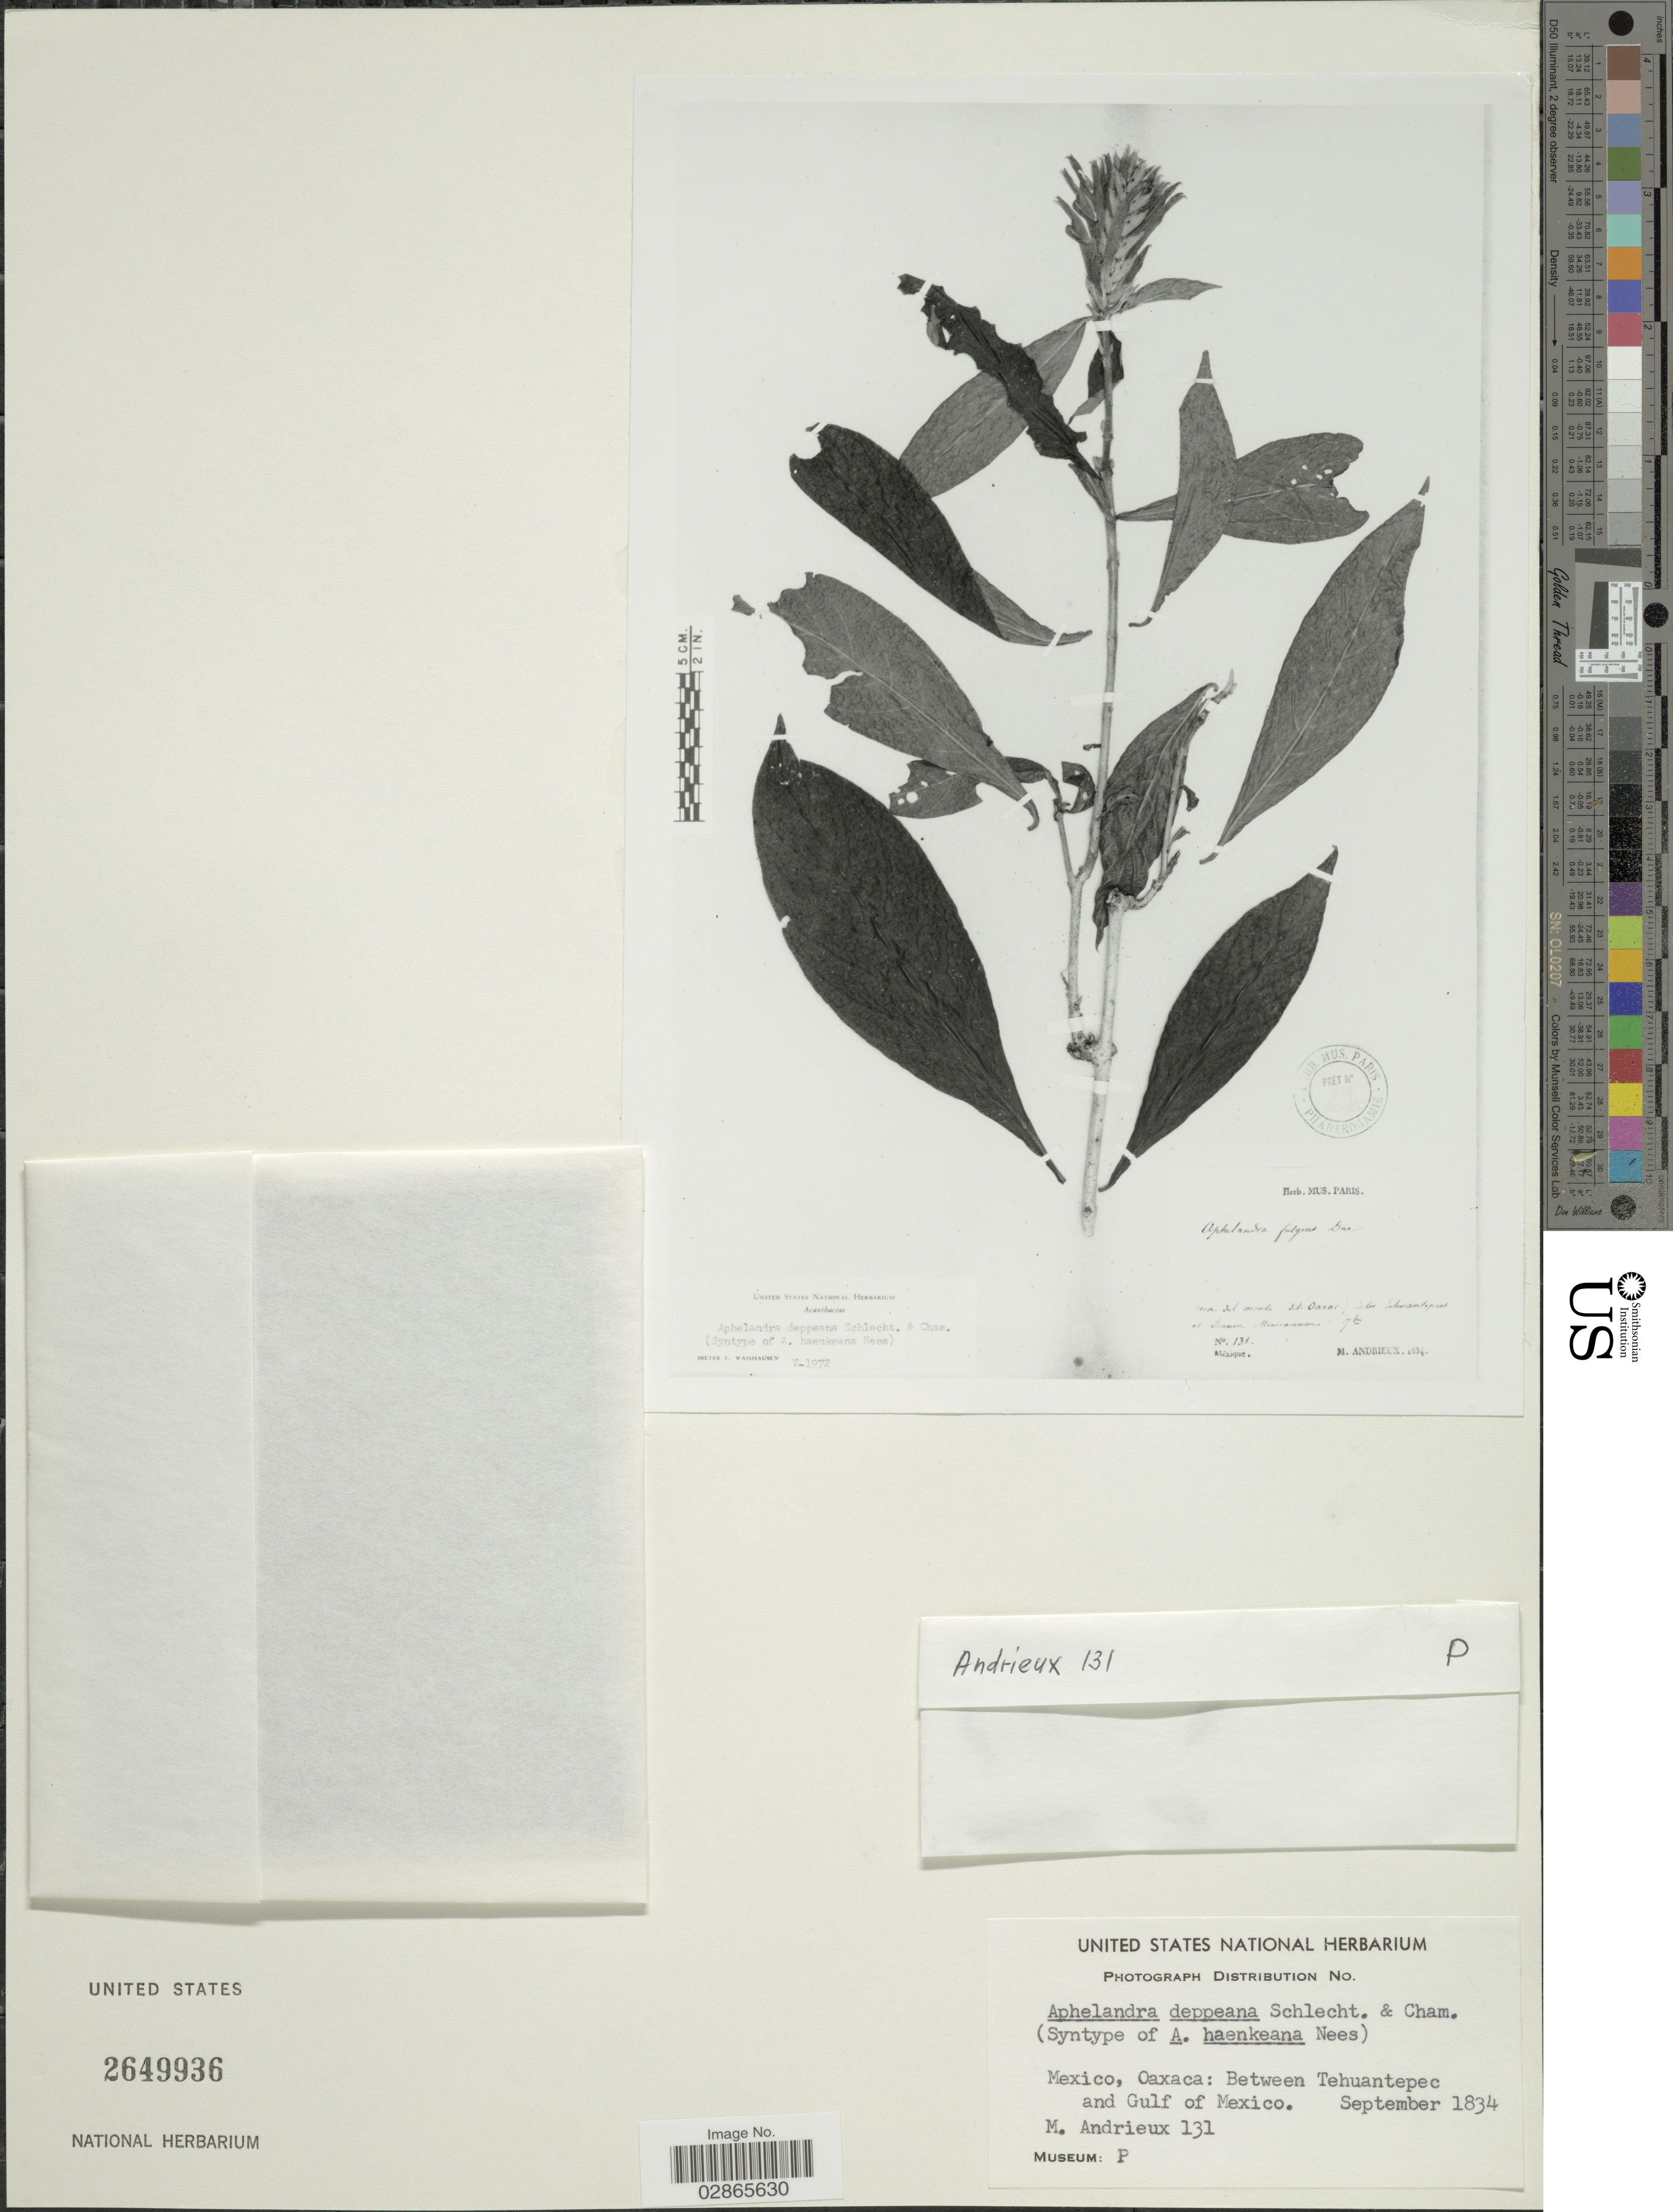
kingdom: Plantae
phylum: Tracheophyta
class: Magnoliopsida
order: Lamiales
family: Acanthaceae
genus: Aphelandra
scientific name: Aphelandra deppeana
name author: Schltdl. & Cham.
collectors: M. Andrieux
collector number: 131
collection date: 1834-09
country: Mexico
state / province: Oaxaca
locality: Between Tehuantepec and Gulf of Mexico.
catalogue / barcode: US 2649936